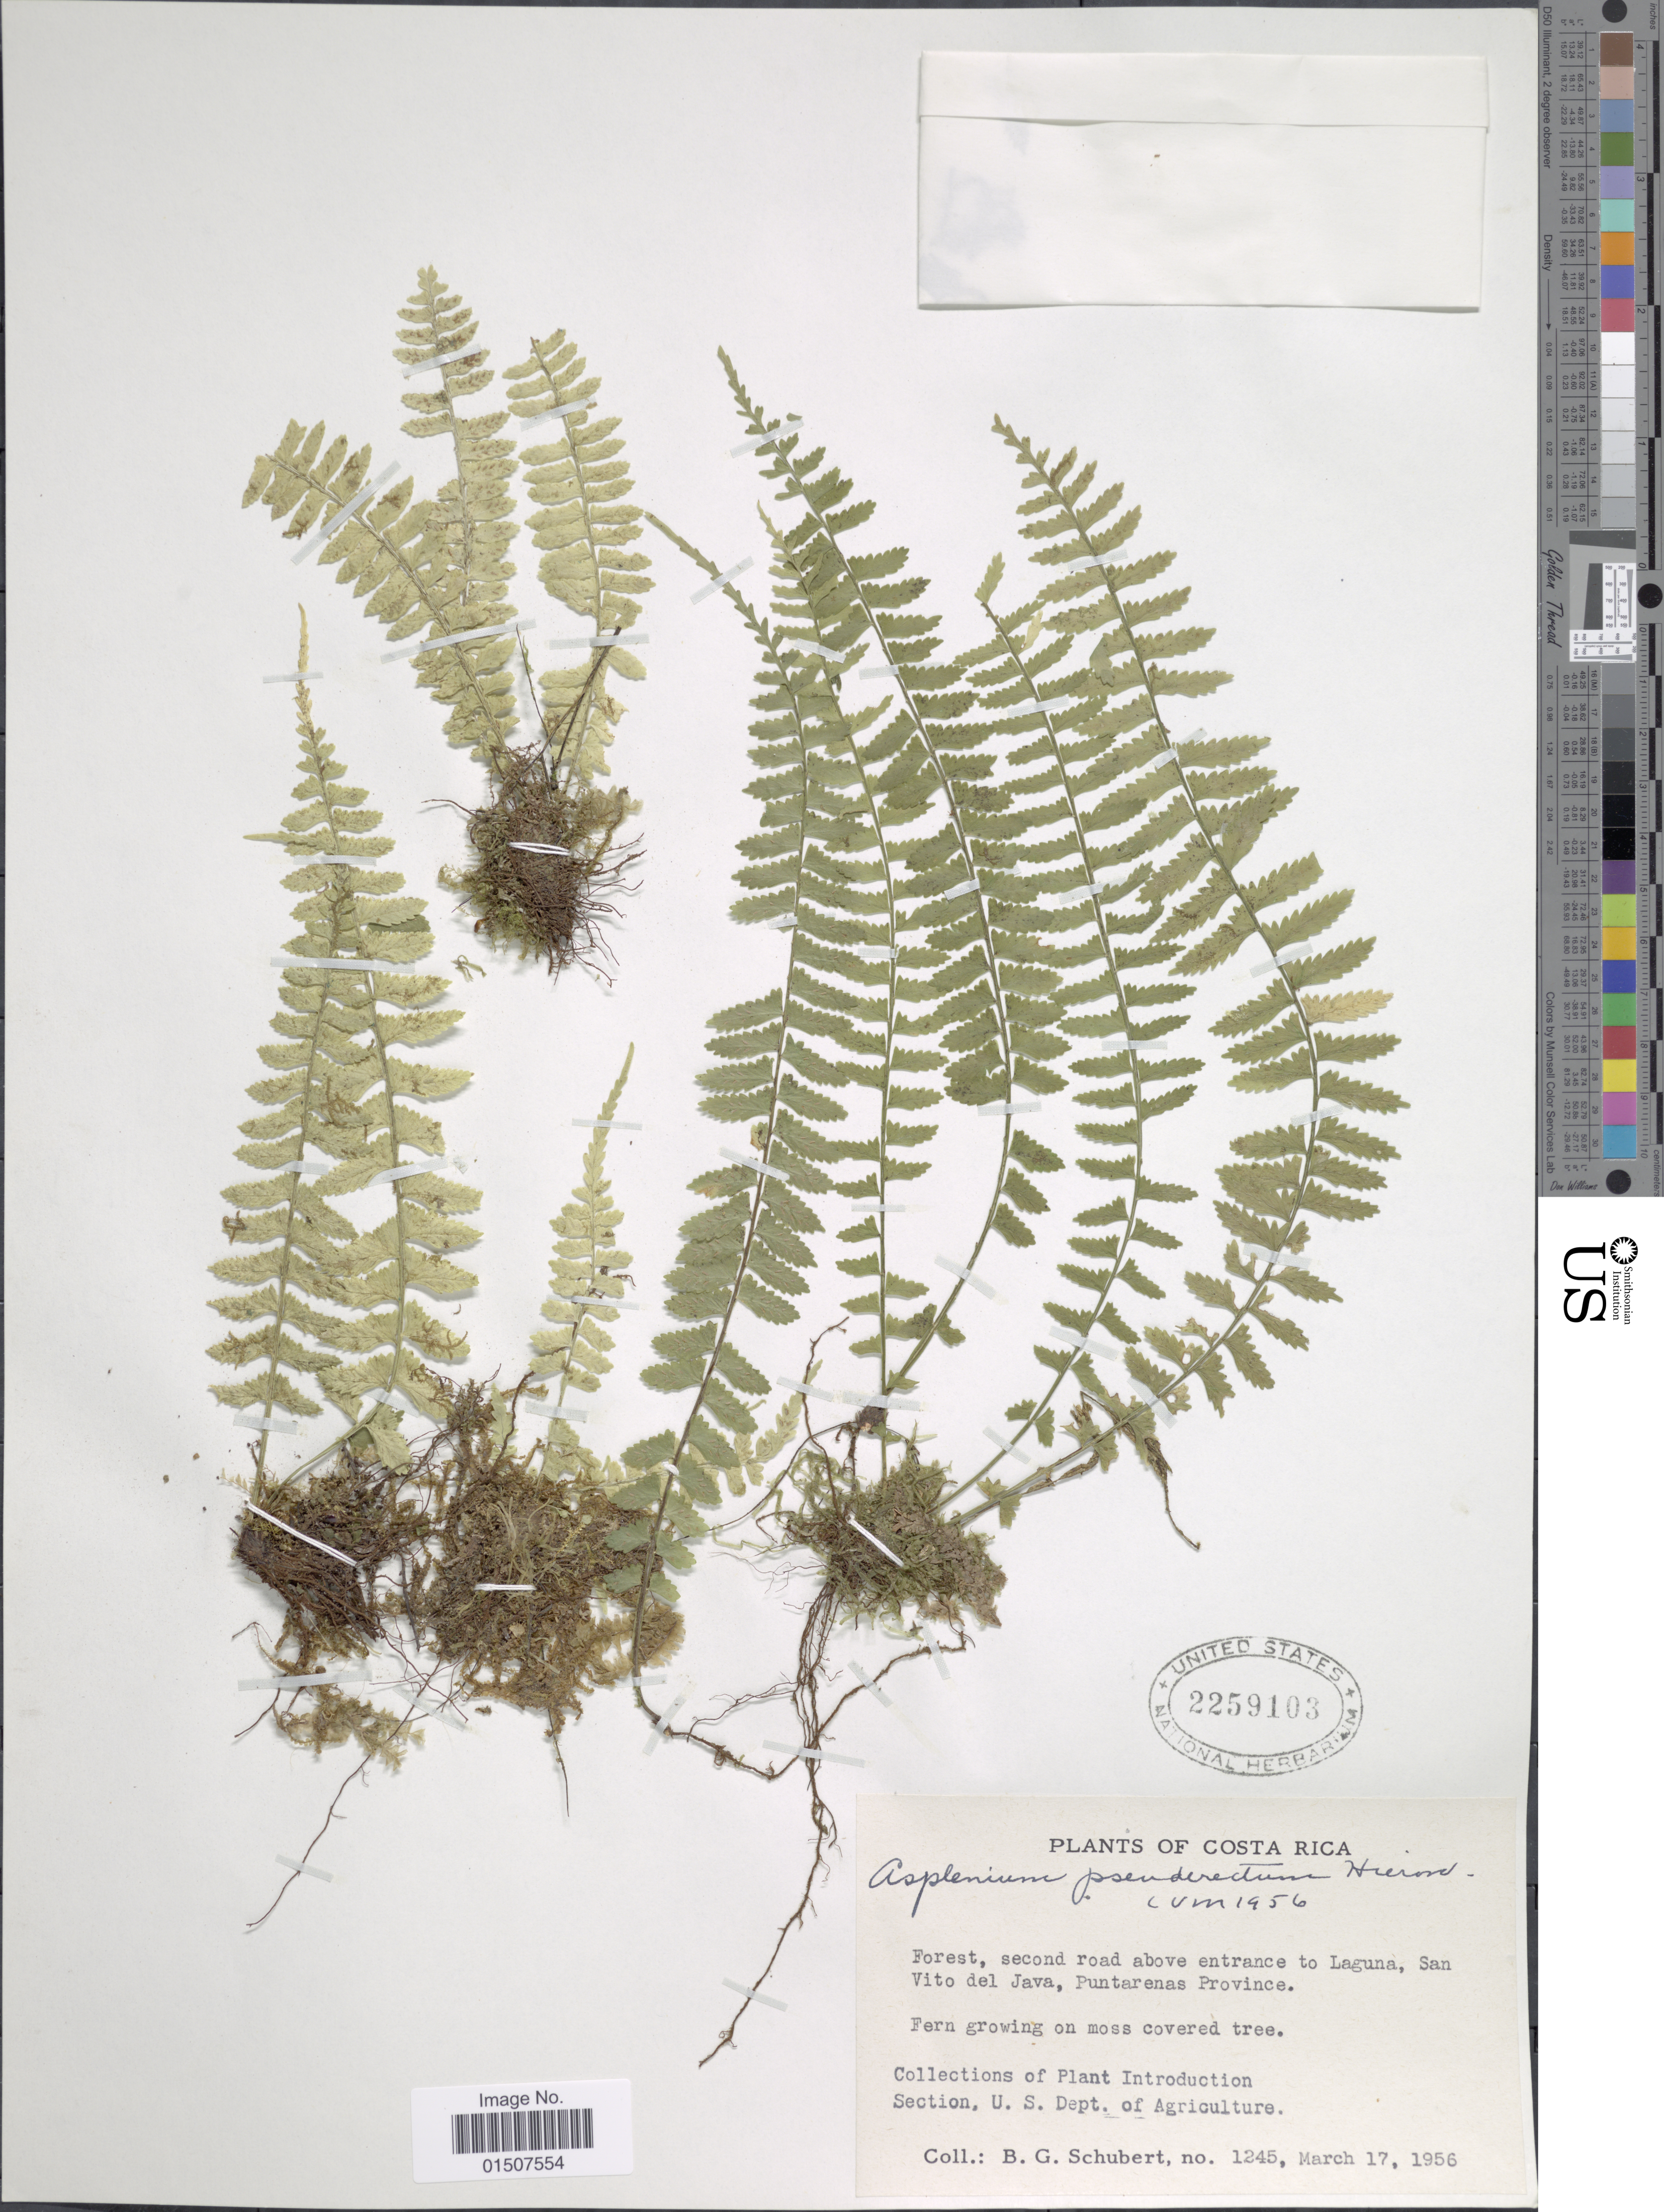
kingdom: Plantae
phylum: Tracheophyta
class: Polypodiopsida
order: Polypodiales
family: Aspleniaceae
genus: Asplenium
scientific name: Asplenium pteropus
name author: Kaulf.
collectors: B. Schubert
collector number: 1245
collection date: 1956-03-17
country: Costa Rica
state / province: Puntarenas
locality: Forest, second road above entrance to Laguna, san Vito del Java Puntarenas Province.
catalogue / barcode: US 2259103